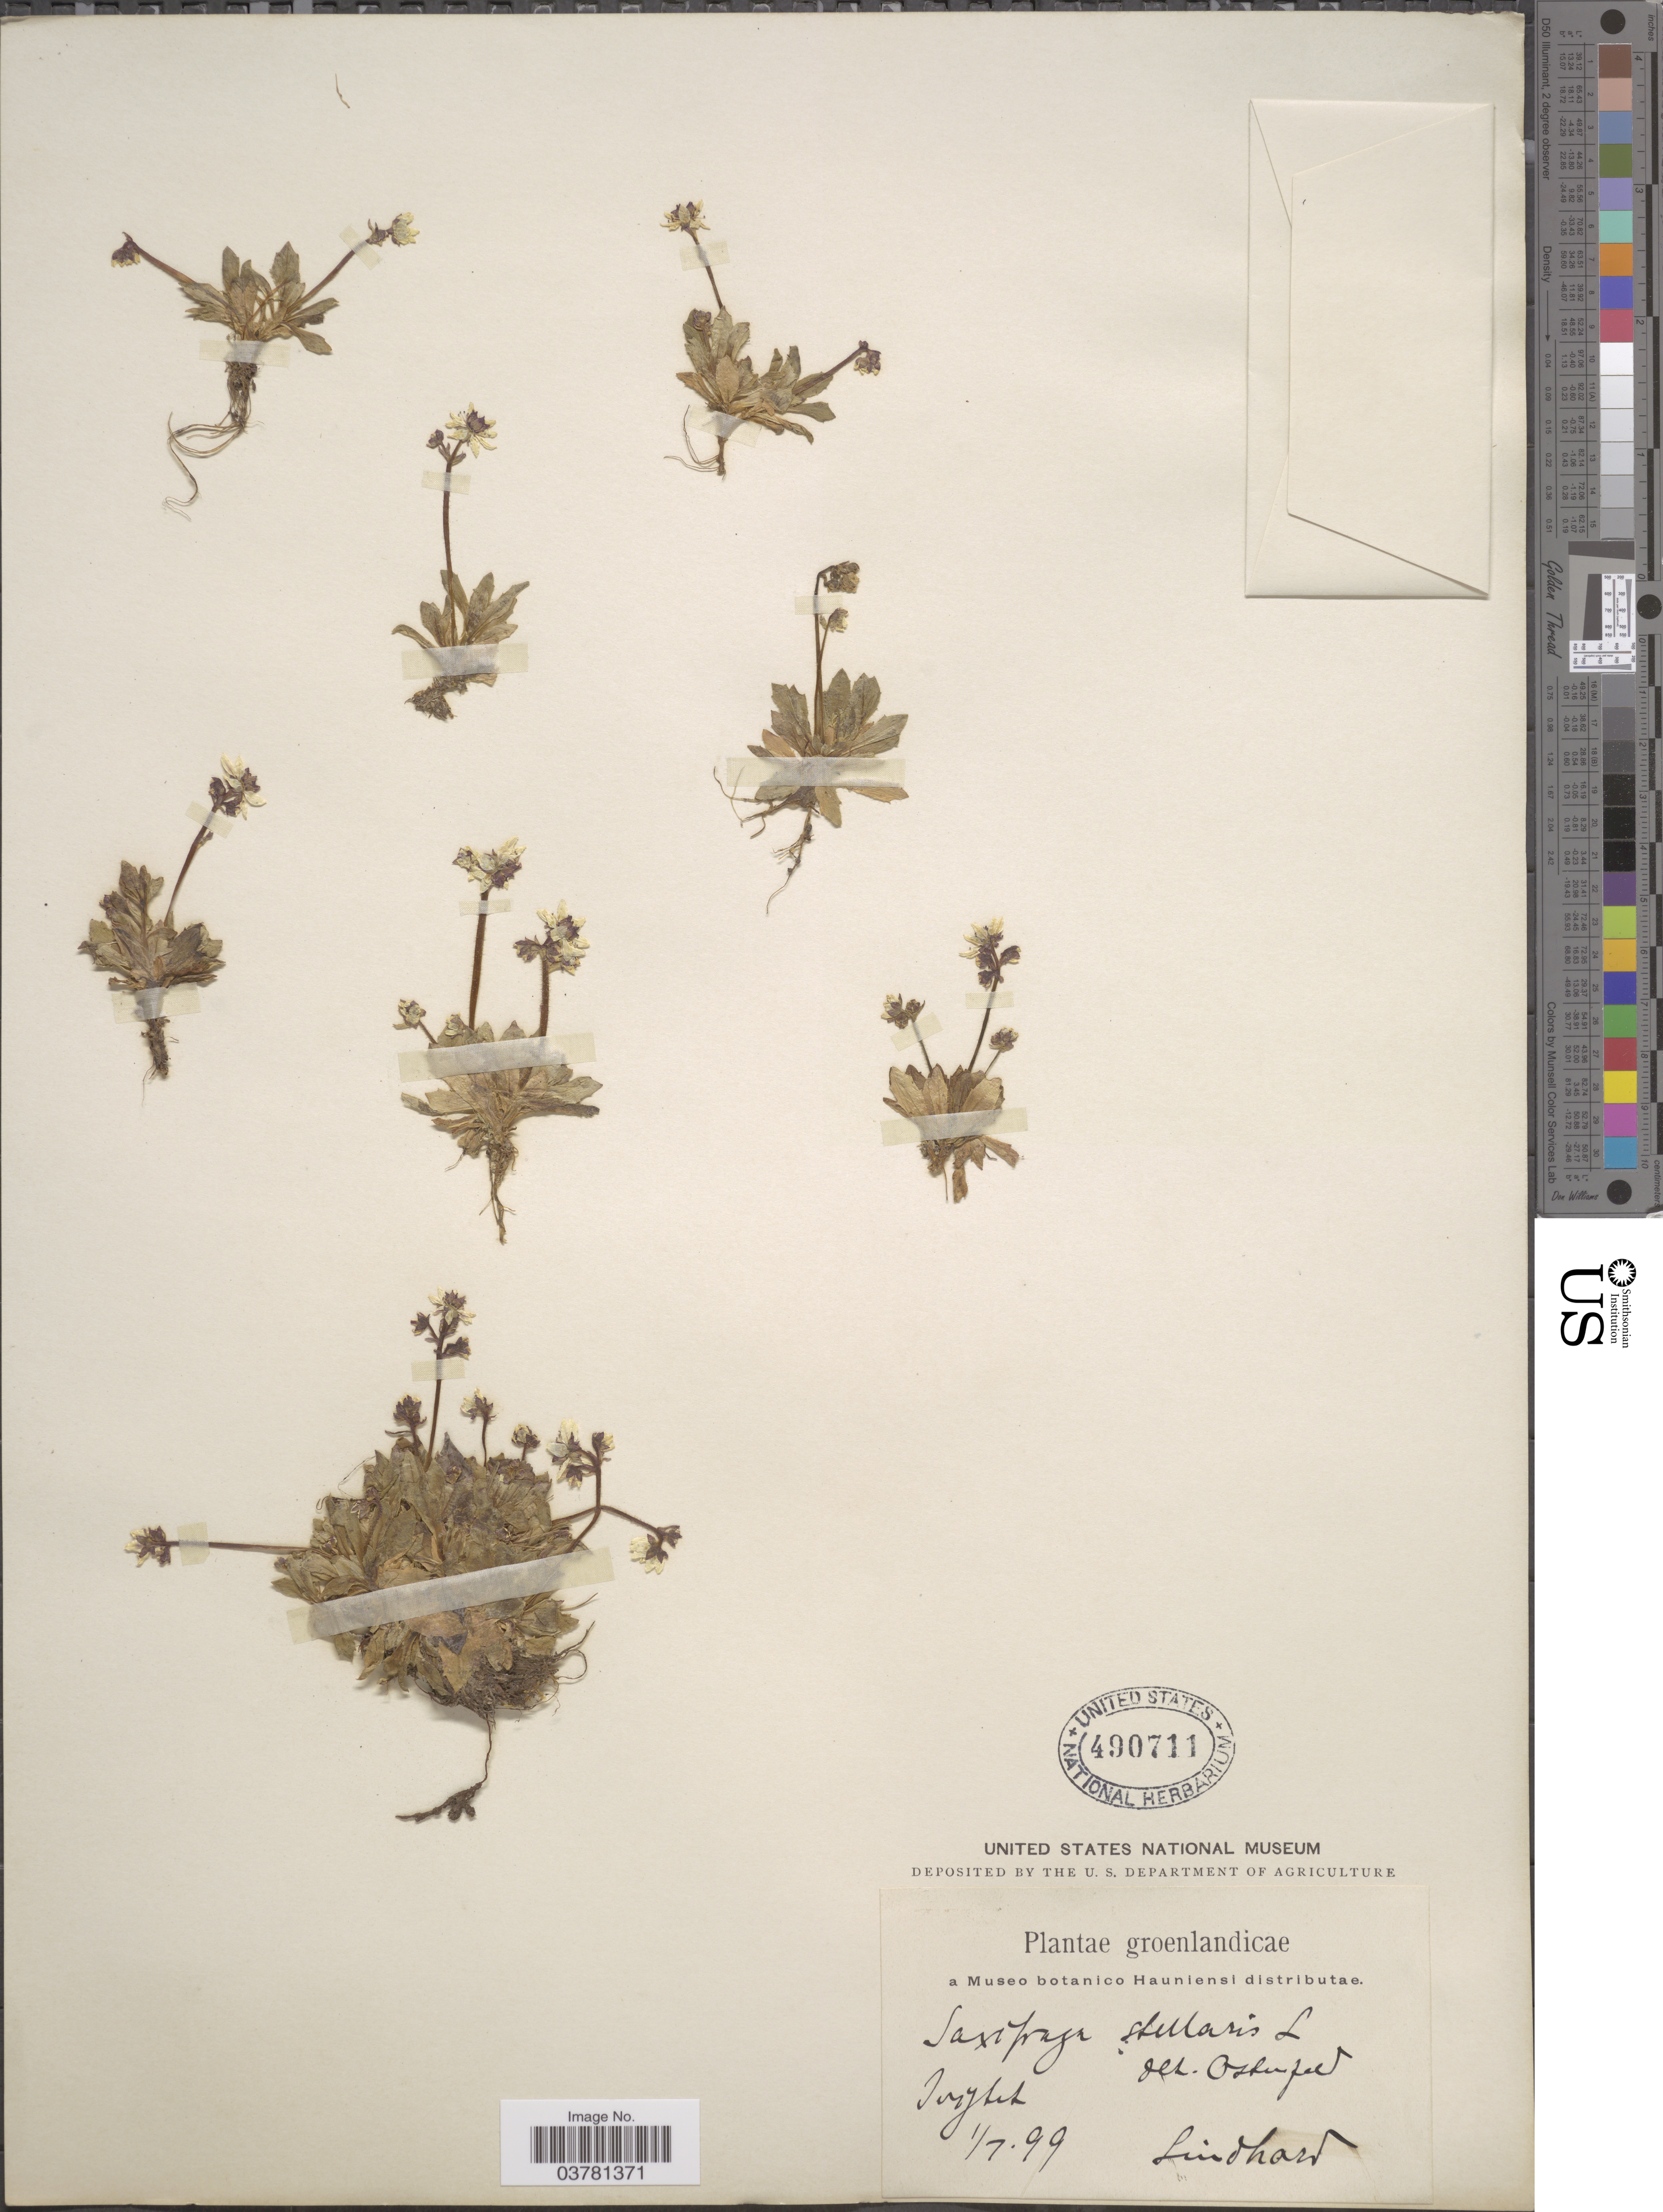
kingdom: Plantae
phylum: Tracheophyta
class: Magnoliopsida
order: Saxifragales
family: Saxifragaceae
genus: Micranthes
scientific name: Micranthes stellaris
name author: (L.) Galasso et al.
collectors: Lindhard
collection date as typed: Transcribed d/m/y: 1/7/99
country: Greenland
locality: Groenlandicae.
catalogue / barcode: US 490711